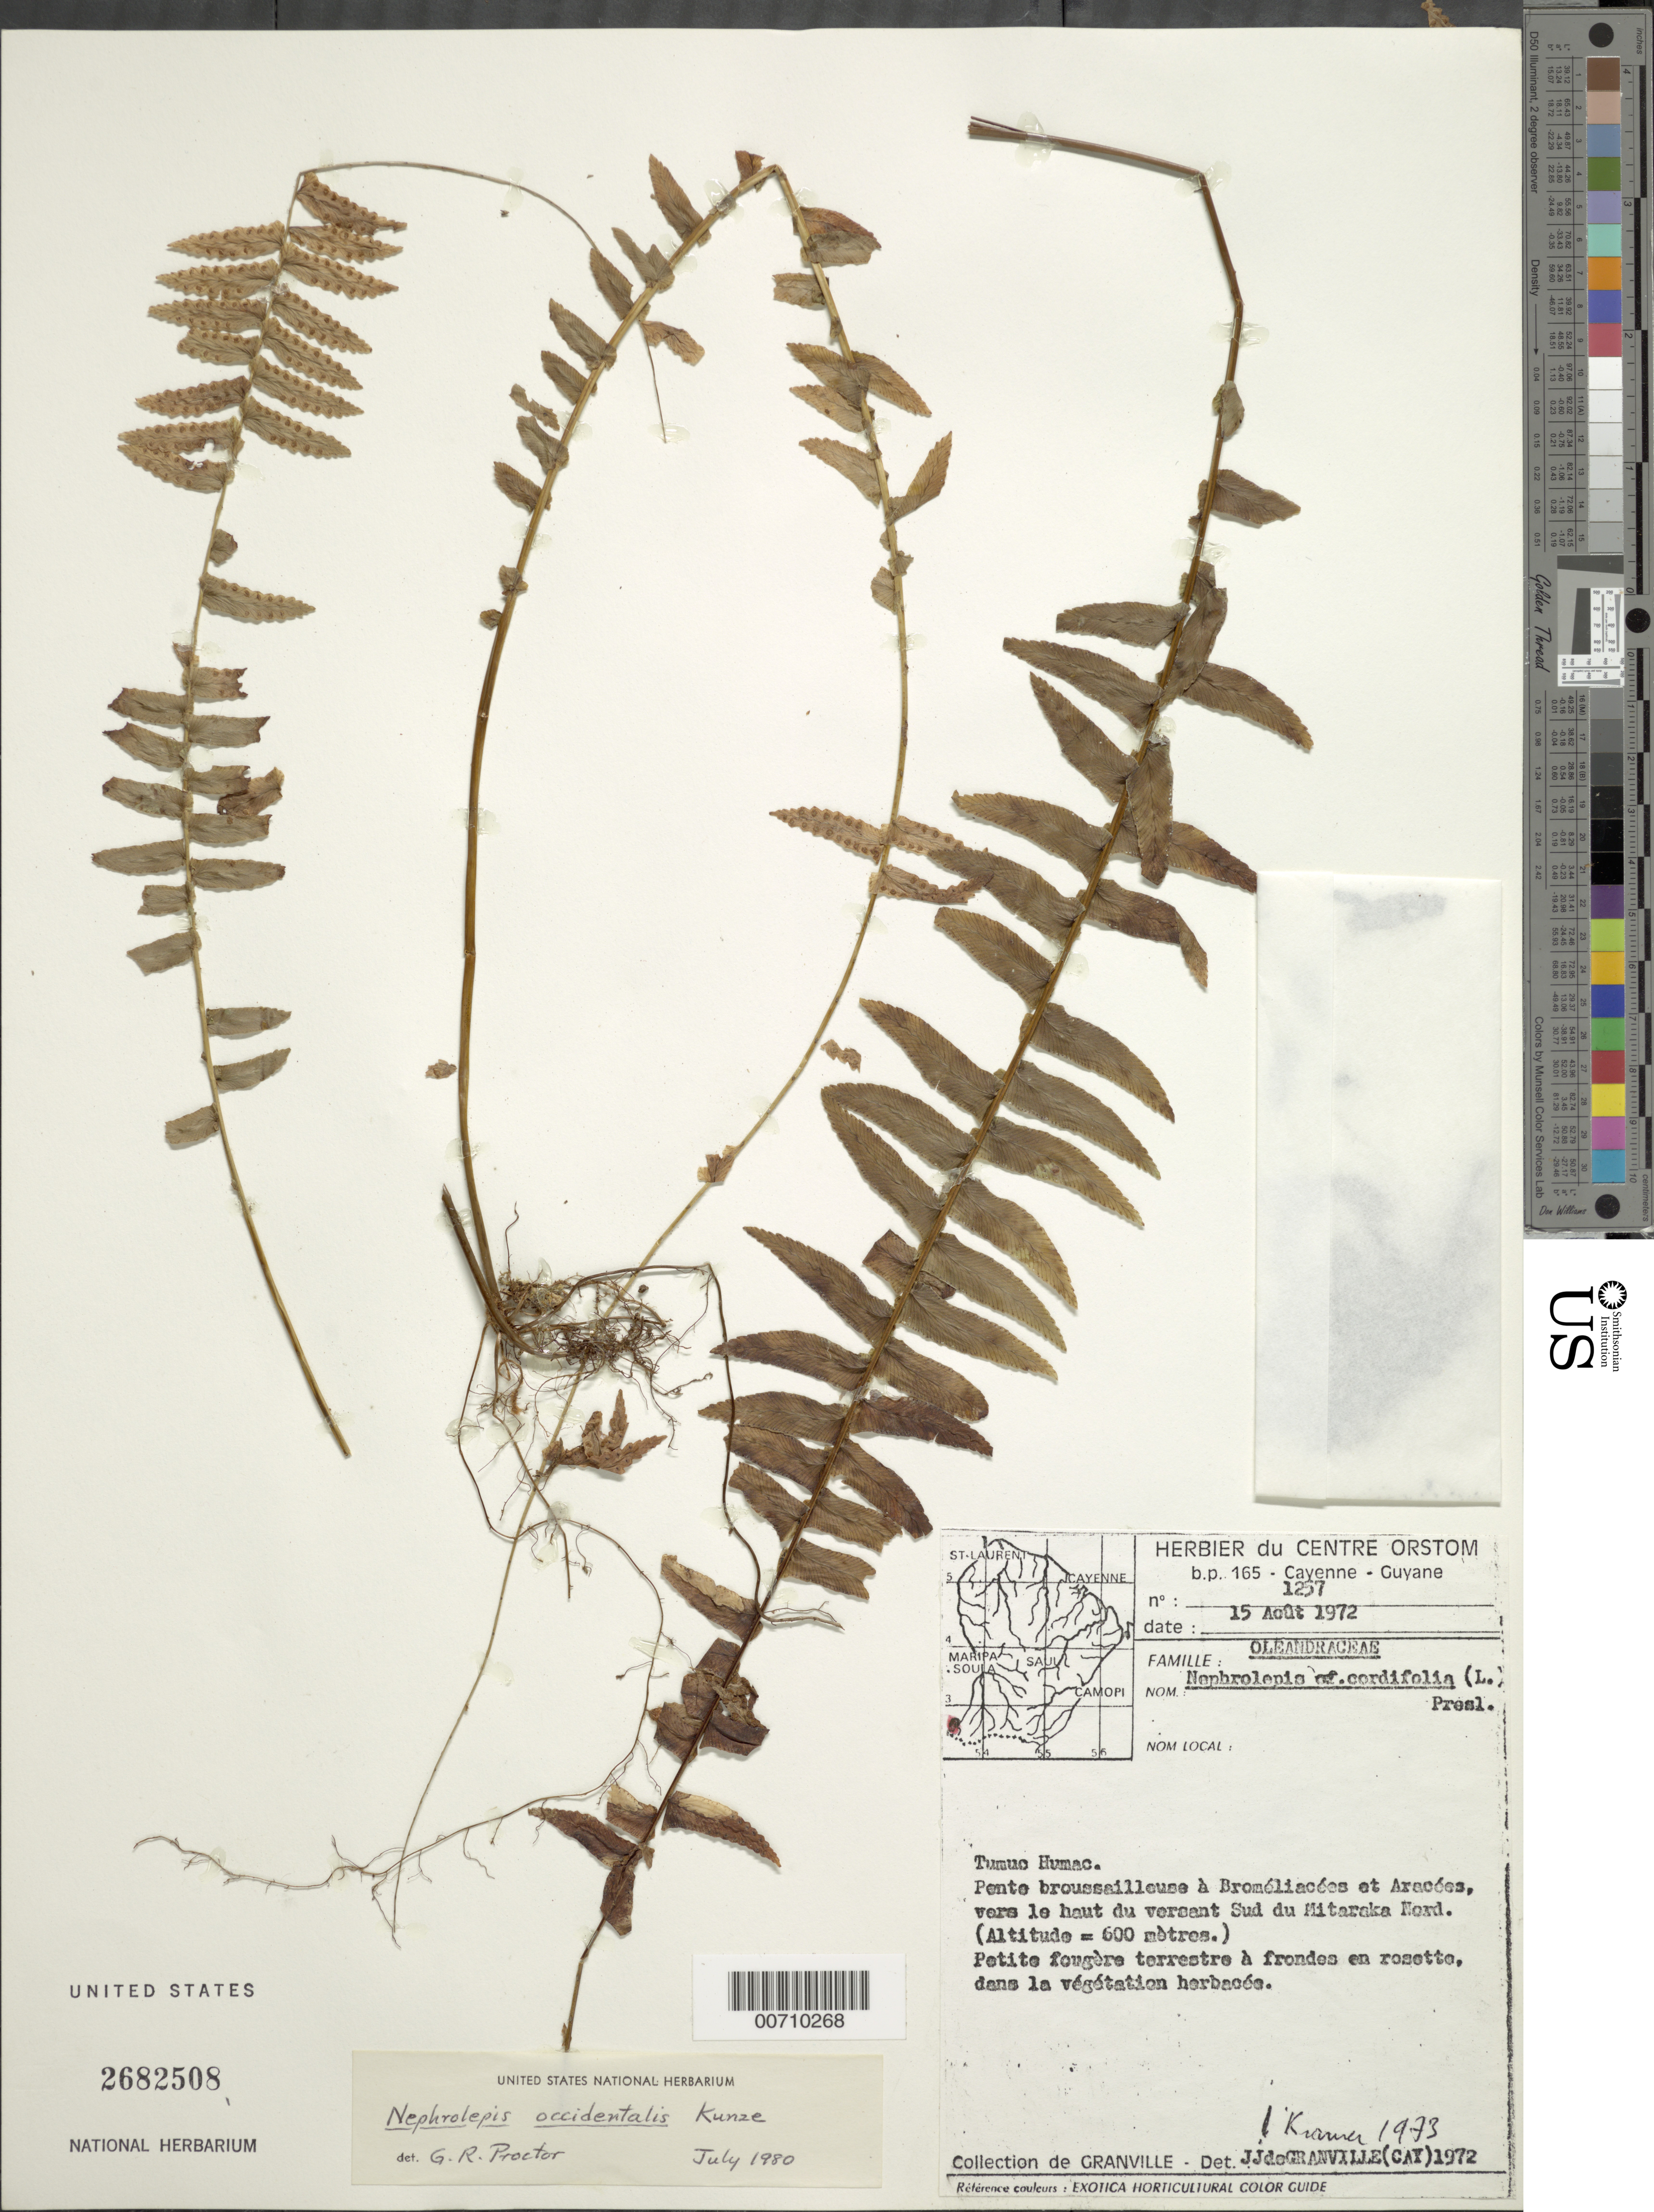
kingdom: Plantae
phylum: Tracheophyta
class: Polypodiopsida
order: Polypodiales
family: Nephrolepidaceae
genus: Nephrolepis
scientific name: Nephrolepis occidentalis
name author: Kunze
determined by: Proctor, G. R.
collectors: J.-J. de Granville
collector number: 1257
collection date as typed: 15-Aug-72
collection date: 1972-08-15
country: French Guiana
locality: Tumuc-Humac, Sud du Mitaraka Nord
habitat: Pente broussailleuse à Broméliacées et Aracées, dans la végétation herbacée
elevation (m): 600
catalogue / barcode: US 2682508